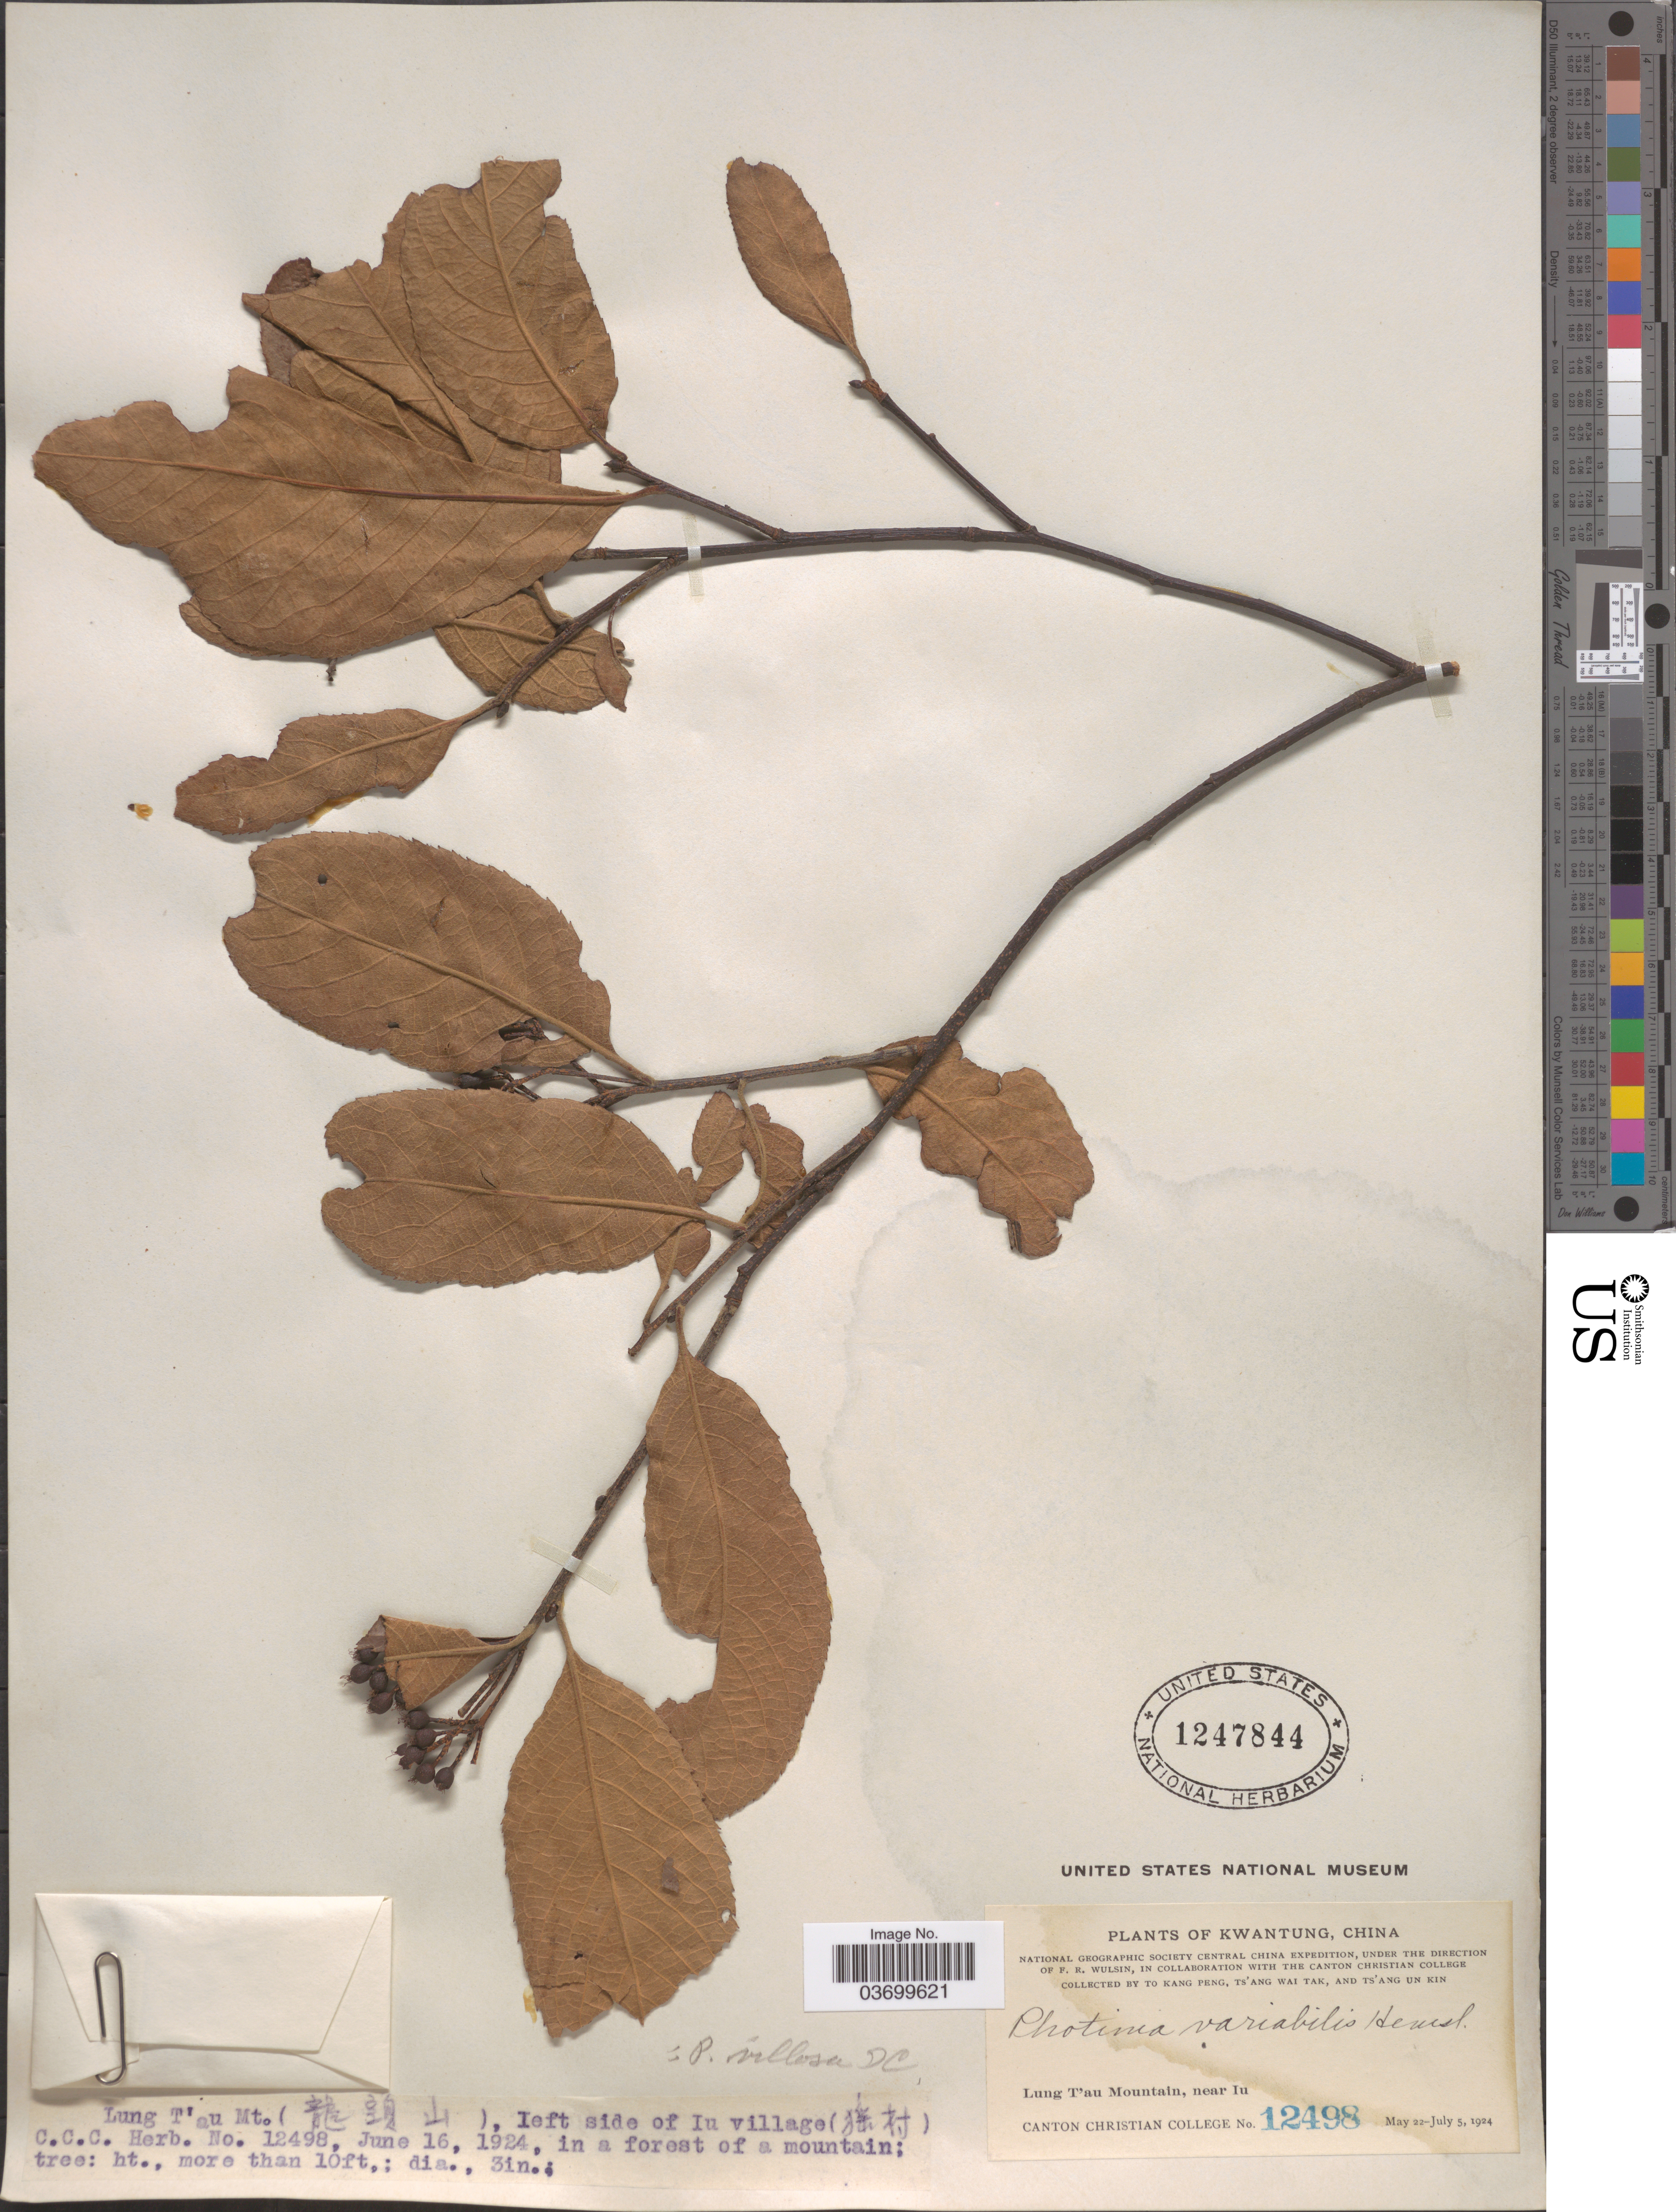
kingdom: Plantae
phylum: Tracheophyta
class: Magnoliopsida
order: Rosales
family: Rosaceae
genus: Photinia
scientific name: Photinia villosa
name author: (DC.) Thunb.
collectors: T. K. Peng, W. T. Tsang & Ts' Ang Un Kin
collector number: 12498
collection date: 1924-06-16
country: China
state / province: Guangdong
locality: Kwantung. Lung T'au Mountain (X), left side of Iu village (X), in a forest of a mountain.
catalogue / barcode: US 1247844